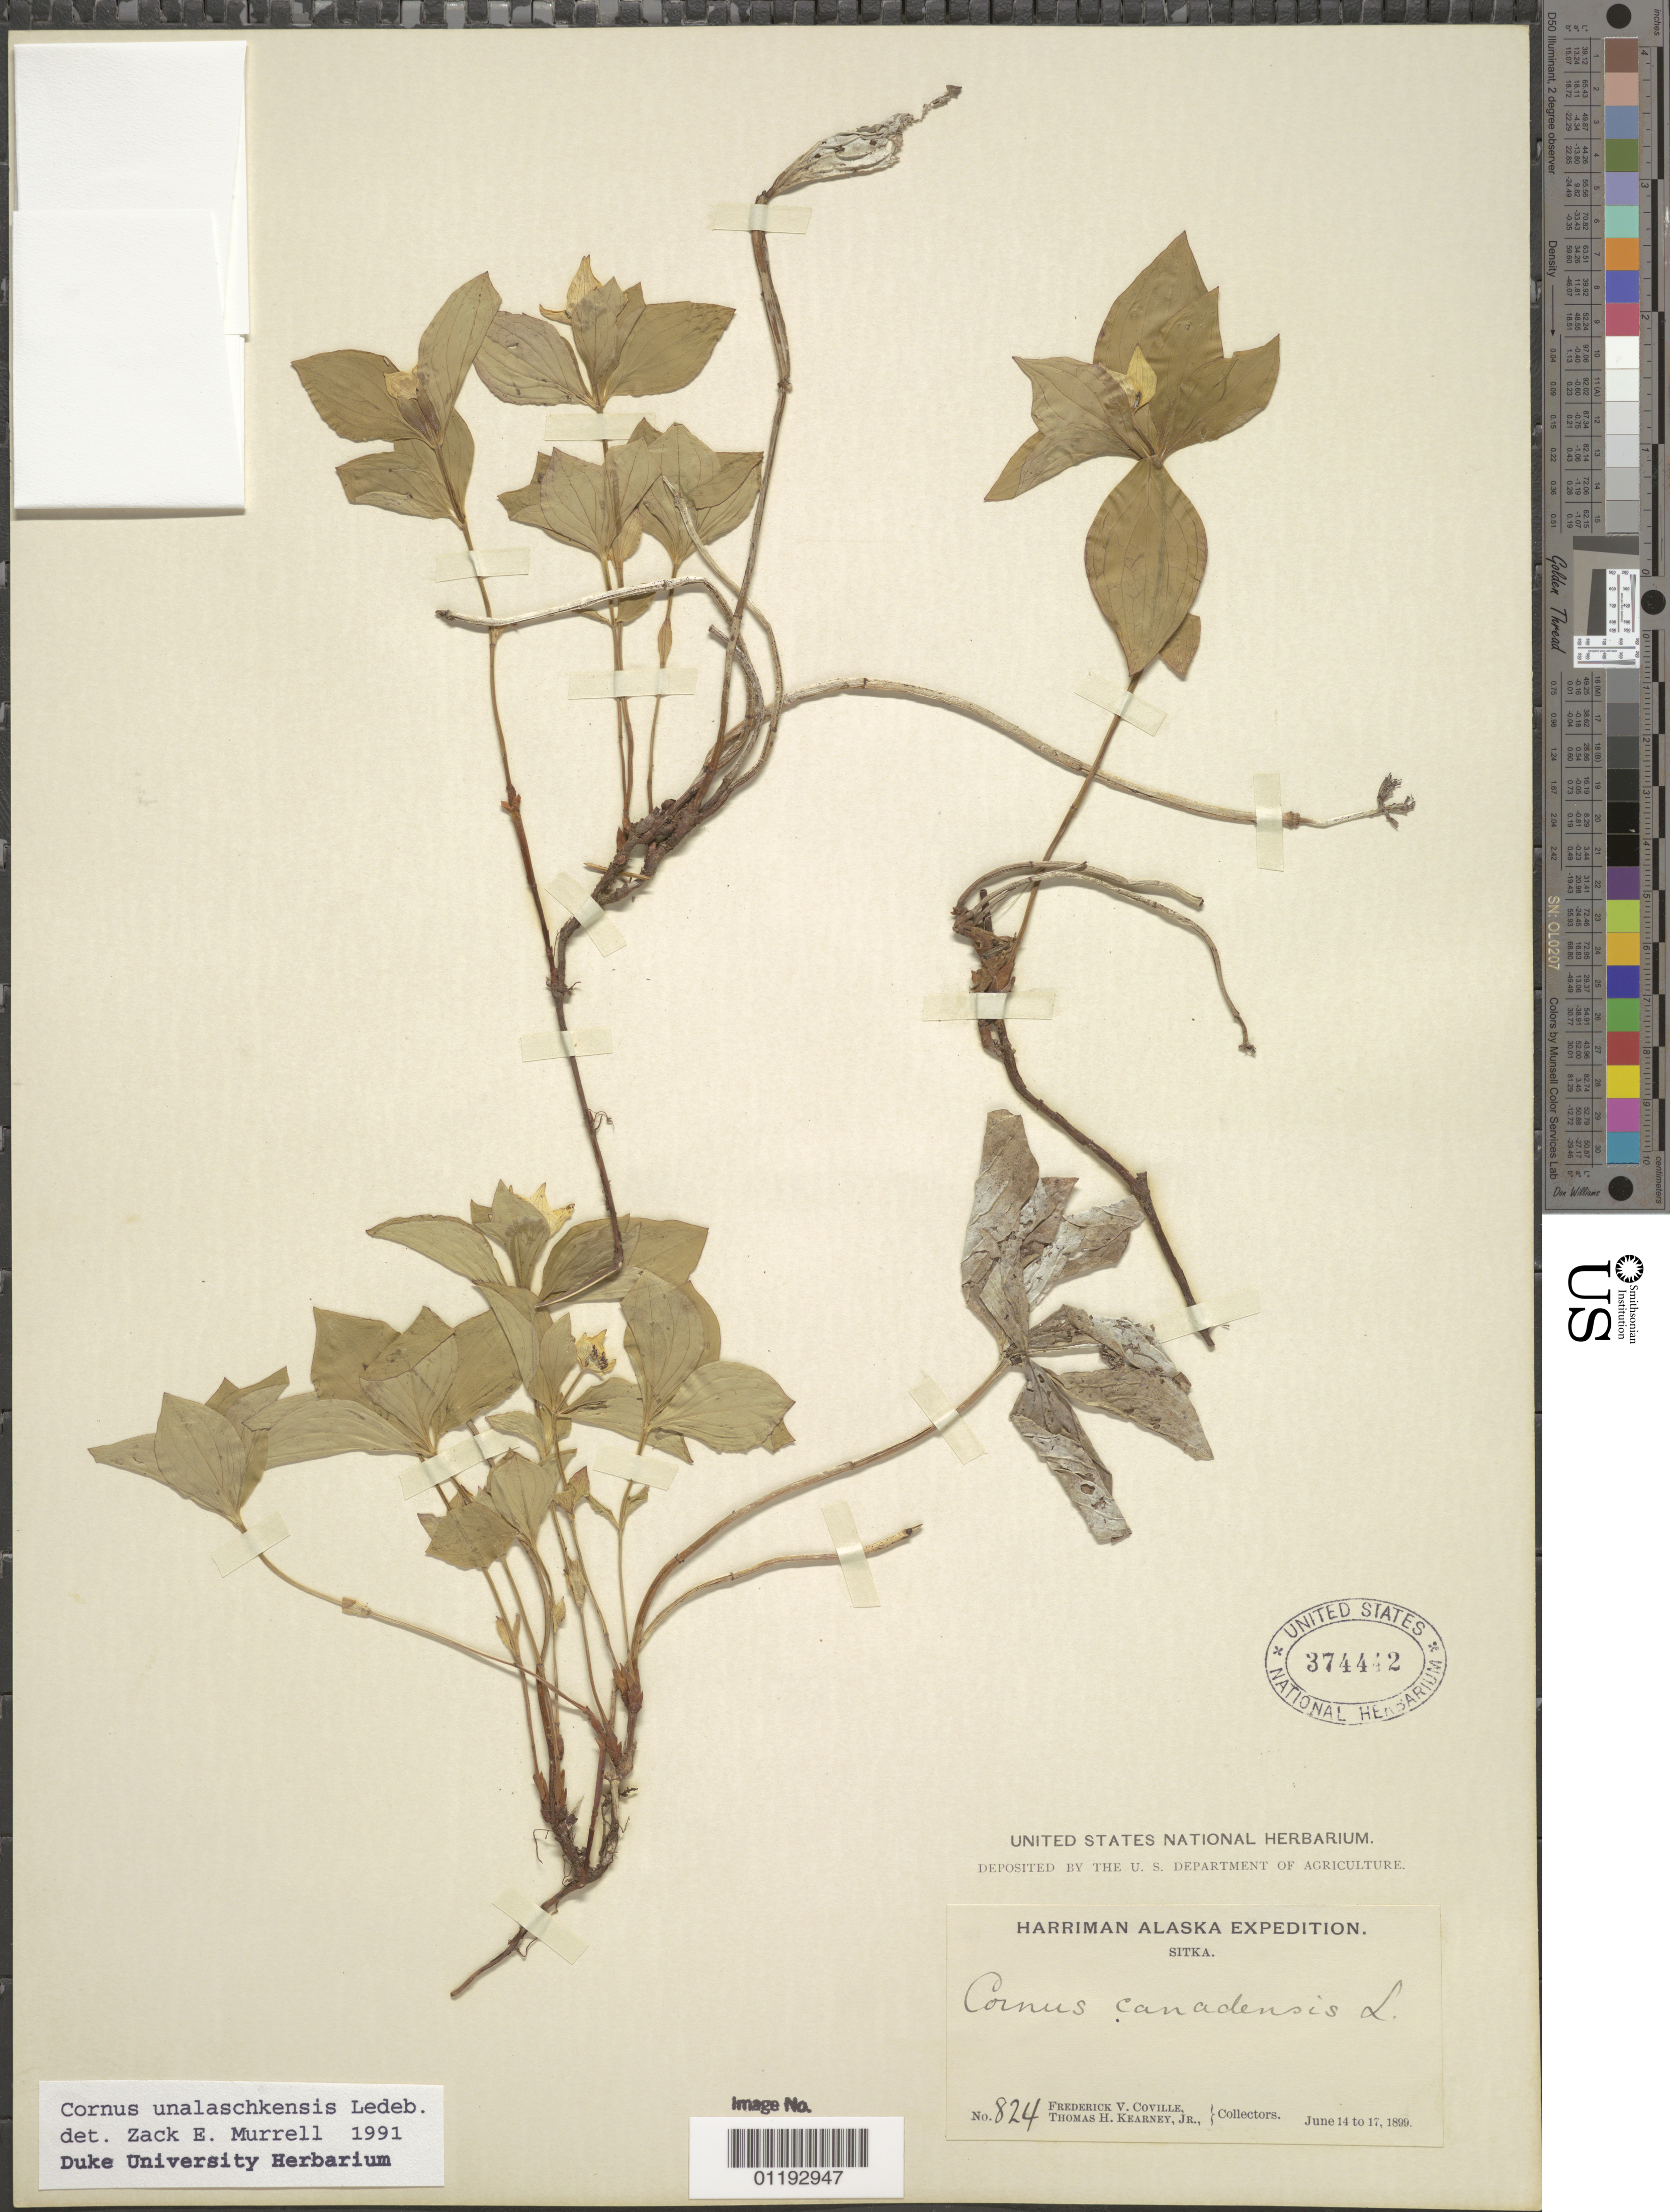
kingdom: Plantae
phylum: Tracheophyta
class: Magnoliopsida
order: Cornales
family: Cornaceae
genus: Cornus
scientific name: Cornus unalaschkensis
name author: Ledeb.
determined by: Murrell, Z. E.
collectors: F. V. Coville & T. H. Kearney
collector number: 824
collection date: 1899-06-14/1899-06-17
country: United States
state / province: Alaska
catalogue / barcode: US 374442